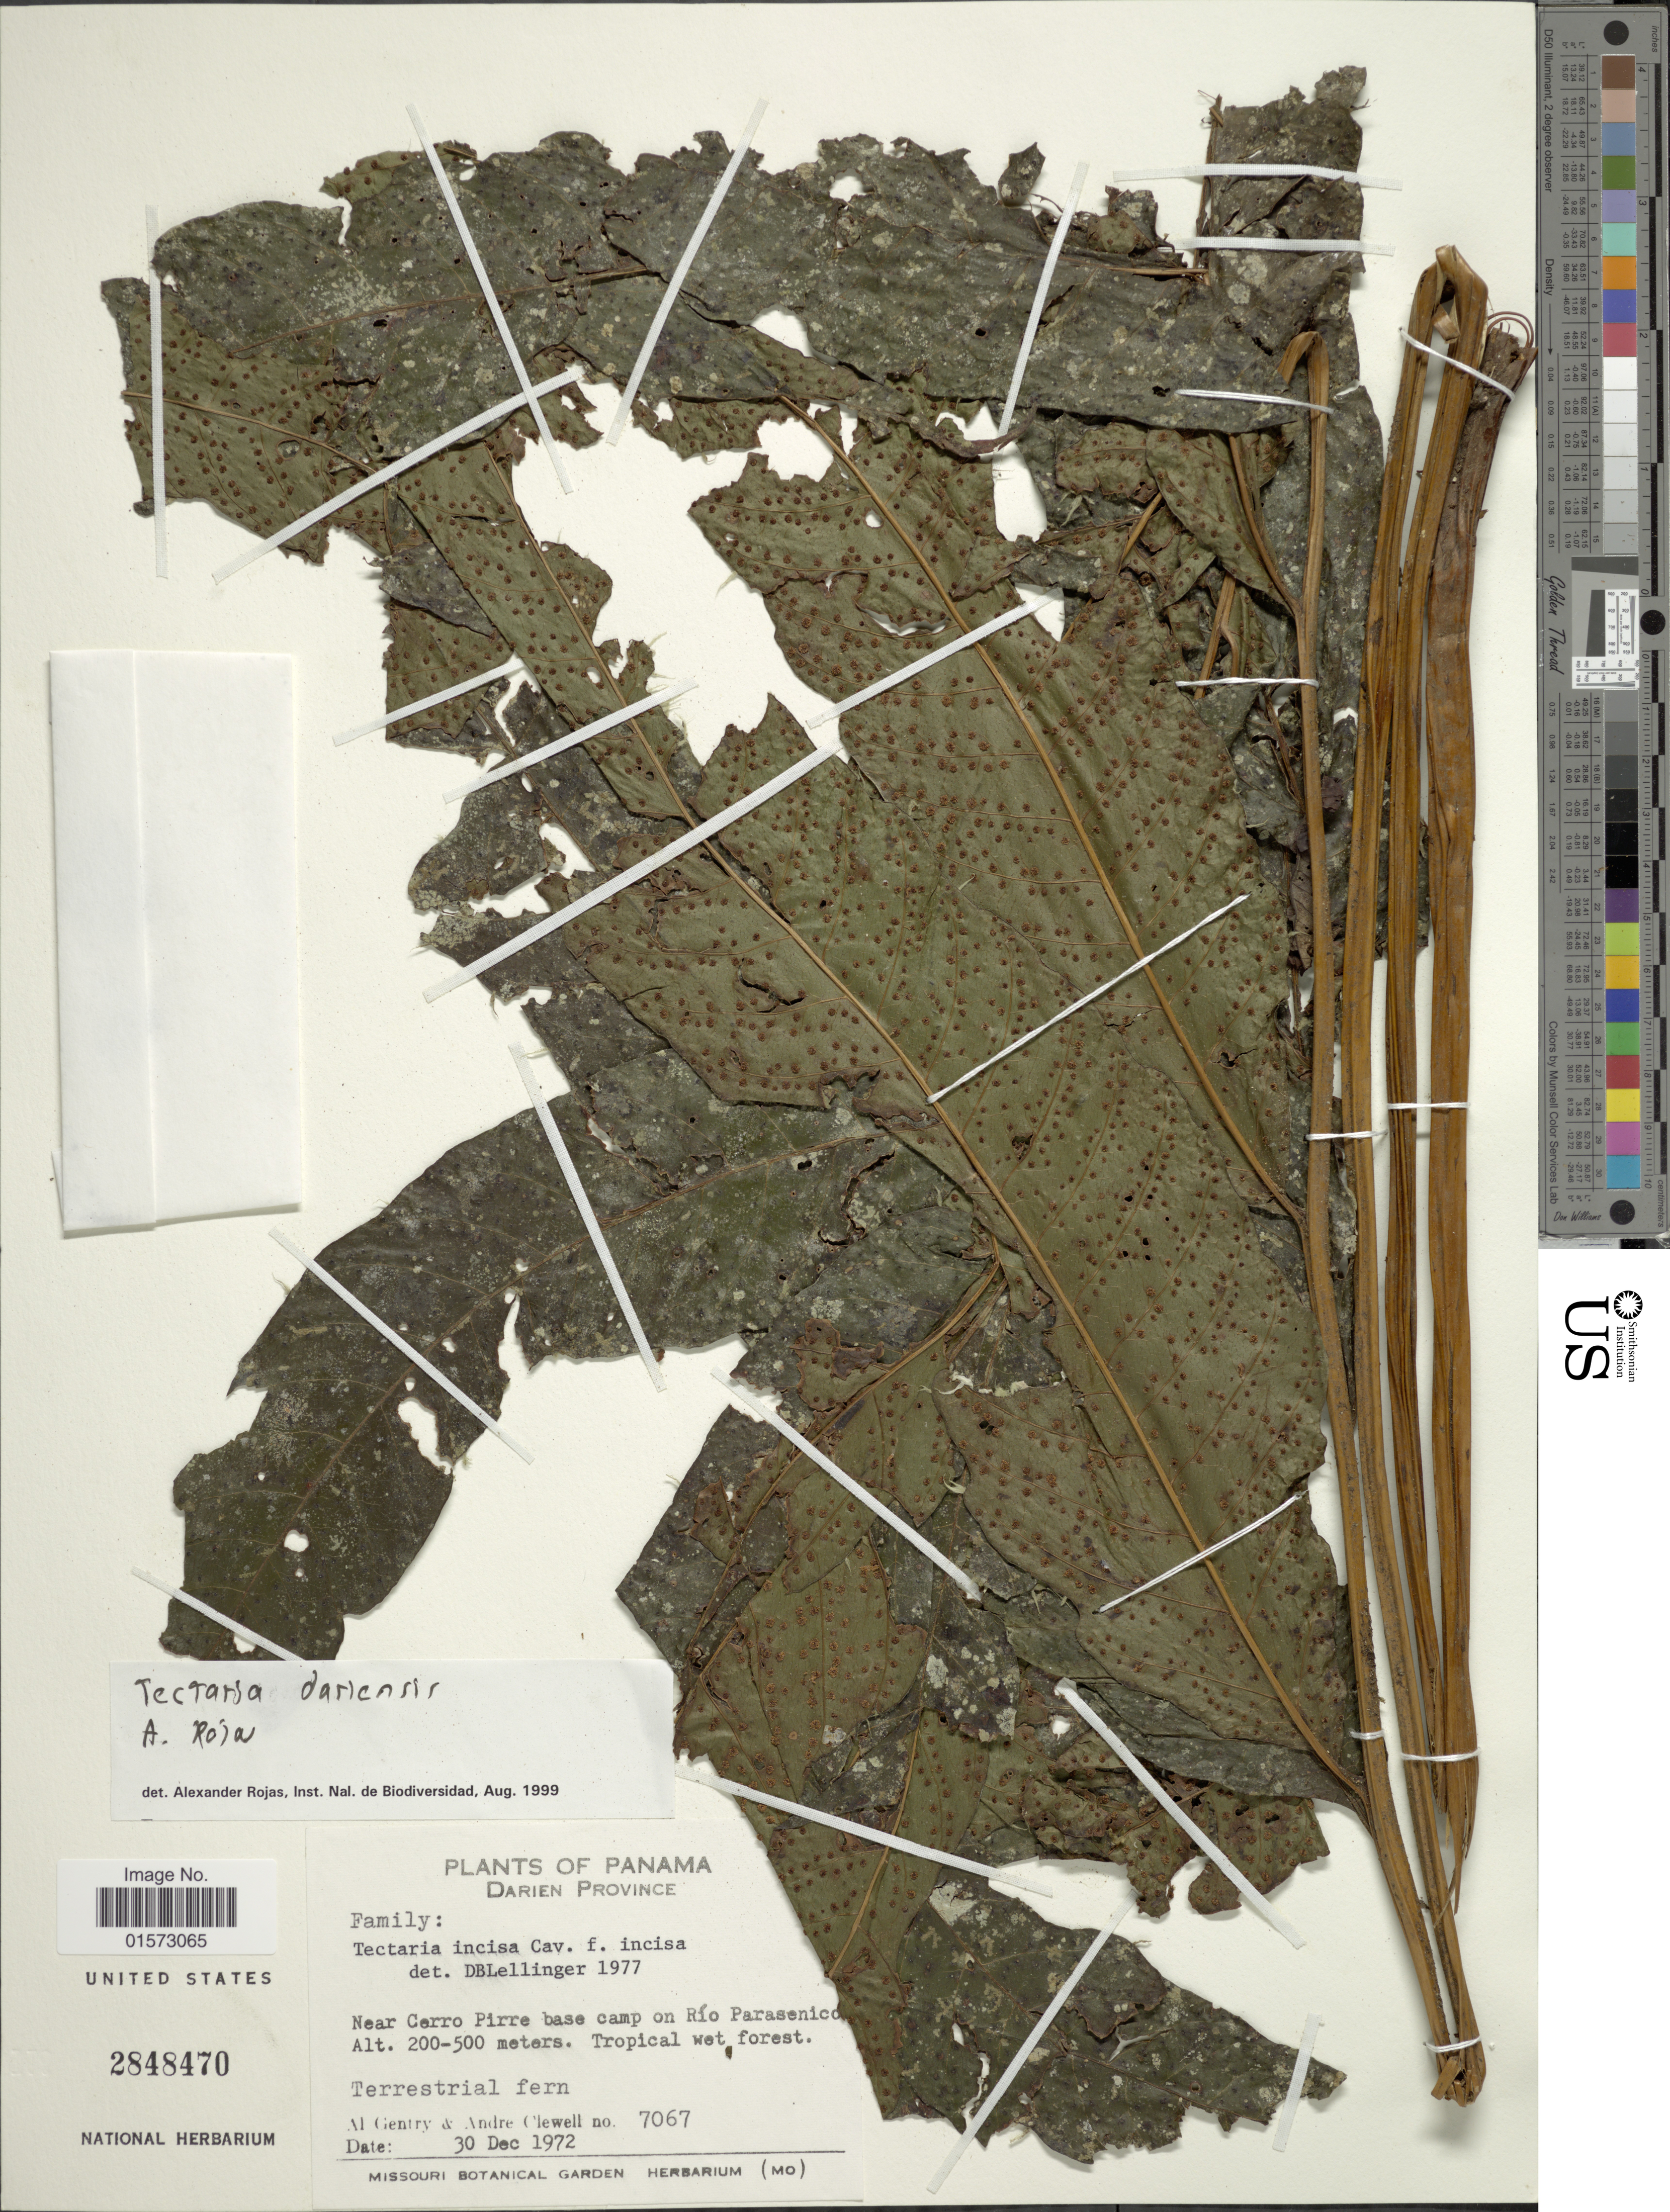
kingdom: Plantae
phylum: Tracheophyta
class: Polypodiopsida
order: Polypodiales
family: Tectariaceae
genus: Tectaria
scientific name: Tectaria darienensis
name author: A. Rojas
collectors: A. H. Gentry & A. Clewell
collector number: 7067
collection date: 1972-12-30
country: Panama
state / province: Darién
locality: Near Cerro Pirre base camp of Río Parasenico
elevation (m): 200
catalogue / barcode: US 2848470